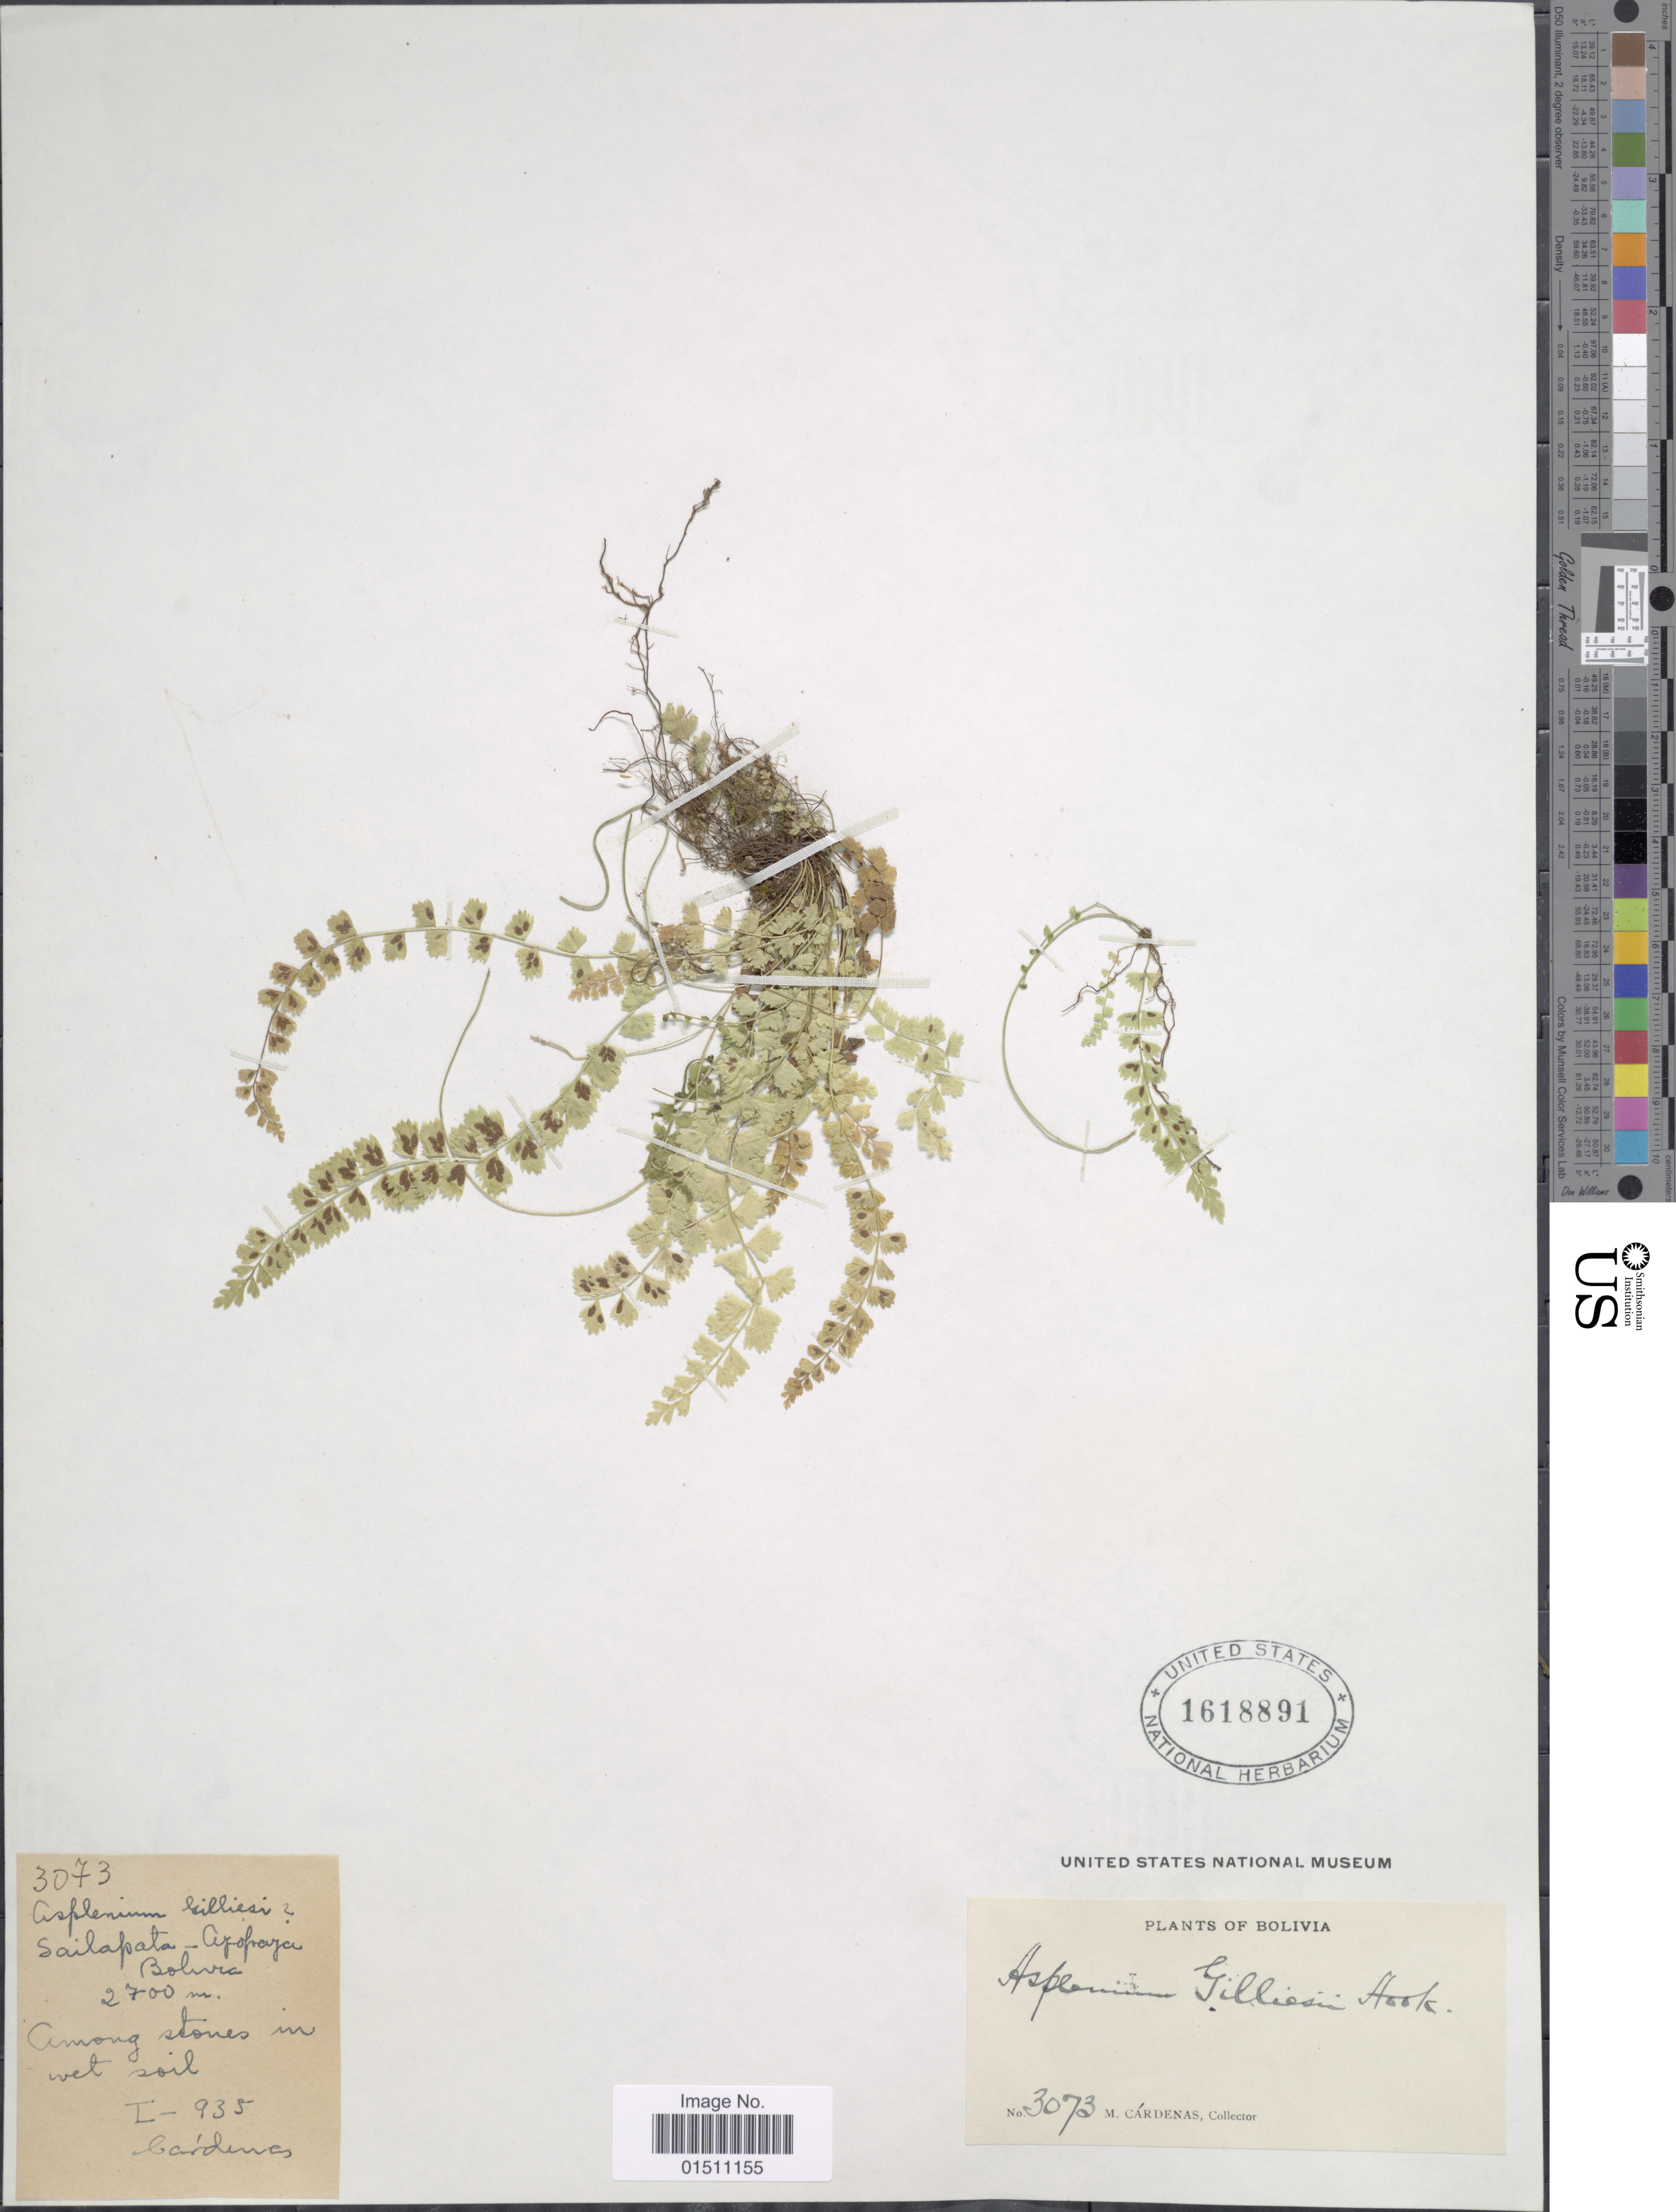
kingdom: Plantae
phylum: Tracheophyta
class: Polypodiopsida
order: Polypodiales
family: Aspleniaceae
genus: Asplenium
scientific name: Asplenium gilliesii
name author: Hook.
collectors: M. Cárdenas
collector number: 3037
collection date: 1935-01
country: Bolivia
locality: Sailapata Ayopaya. Among stones in wet soil.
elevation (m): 2700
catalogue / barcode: US 1618891